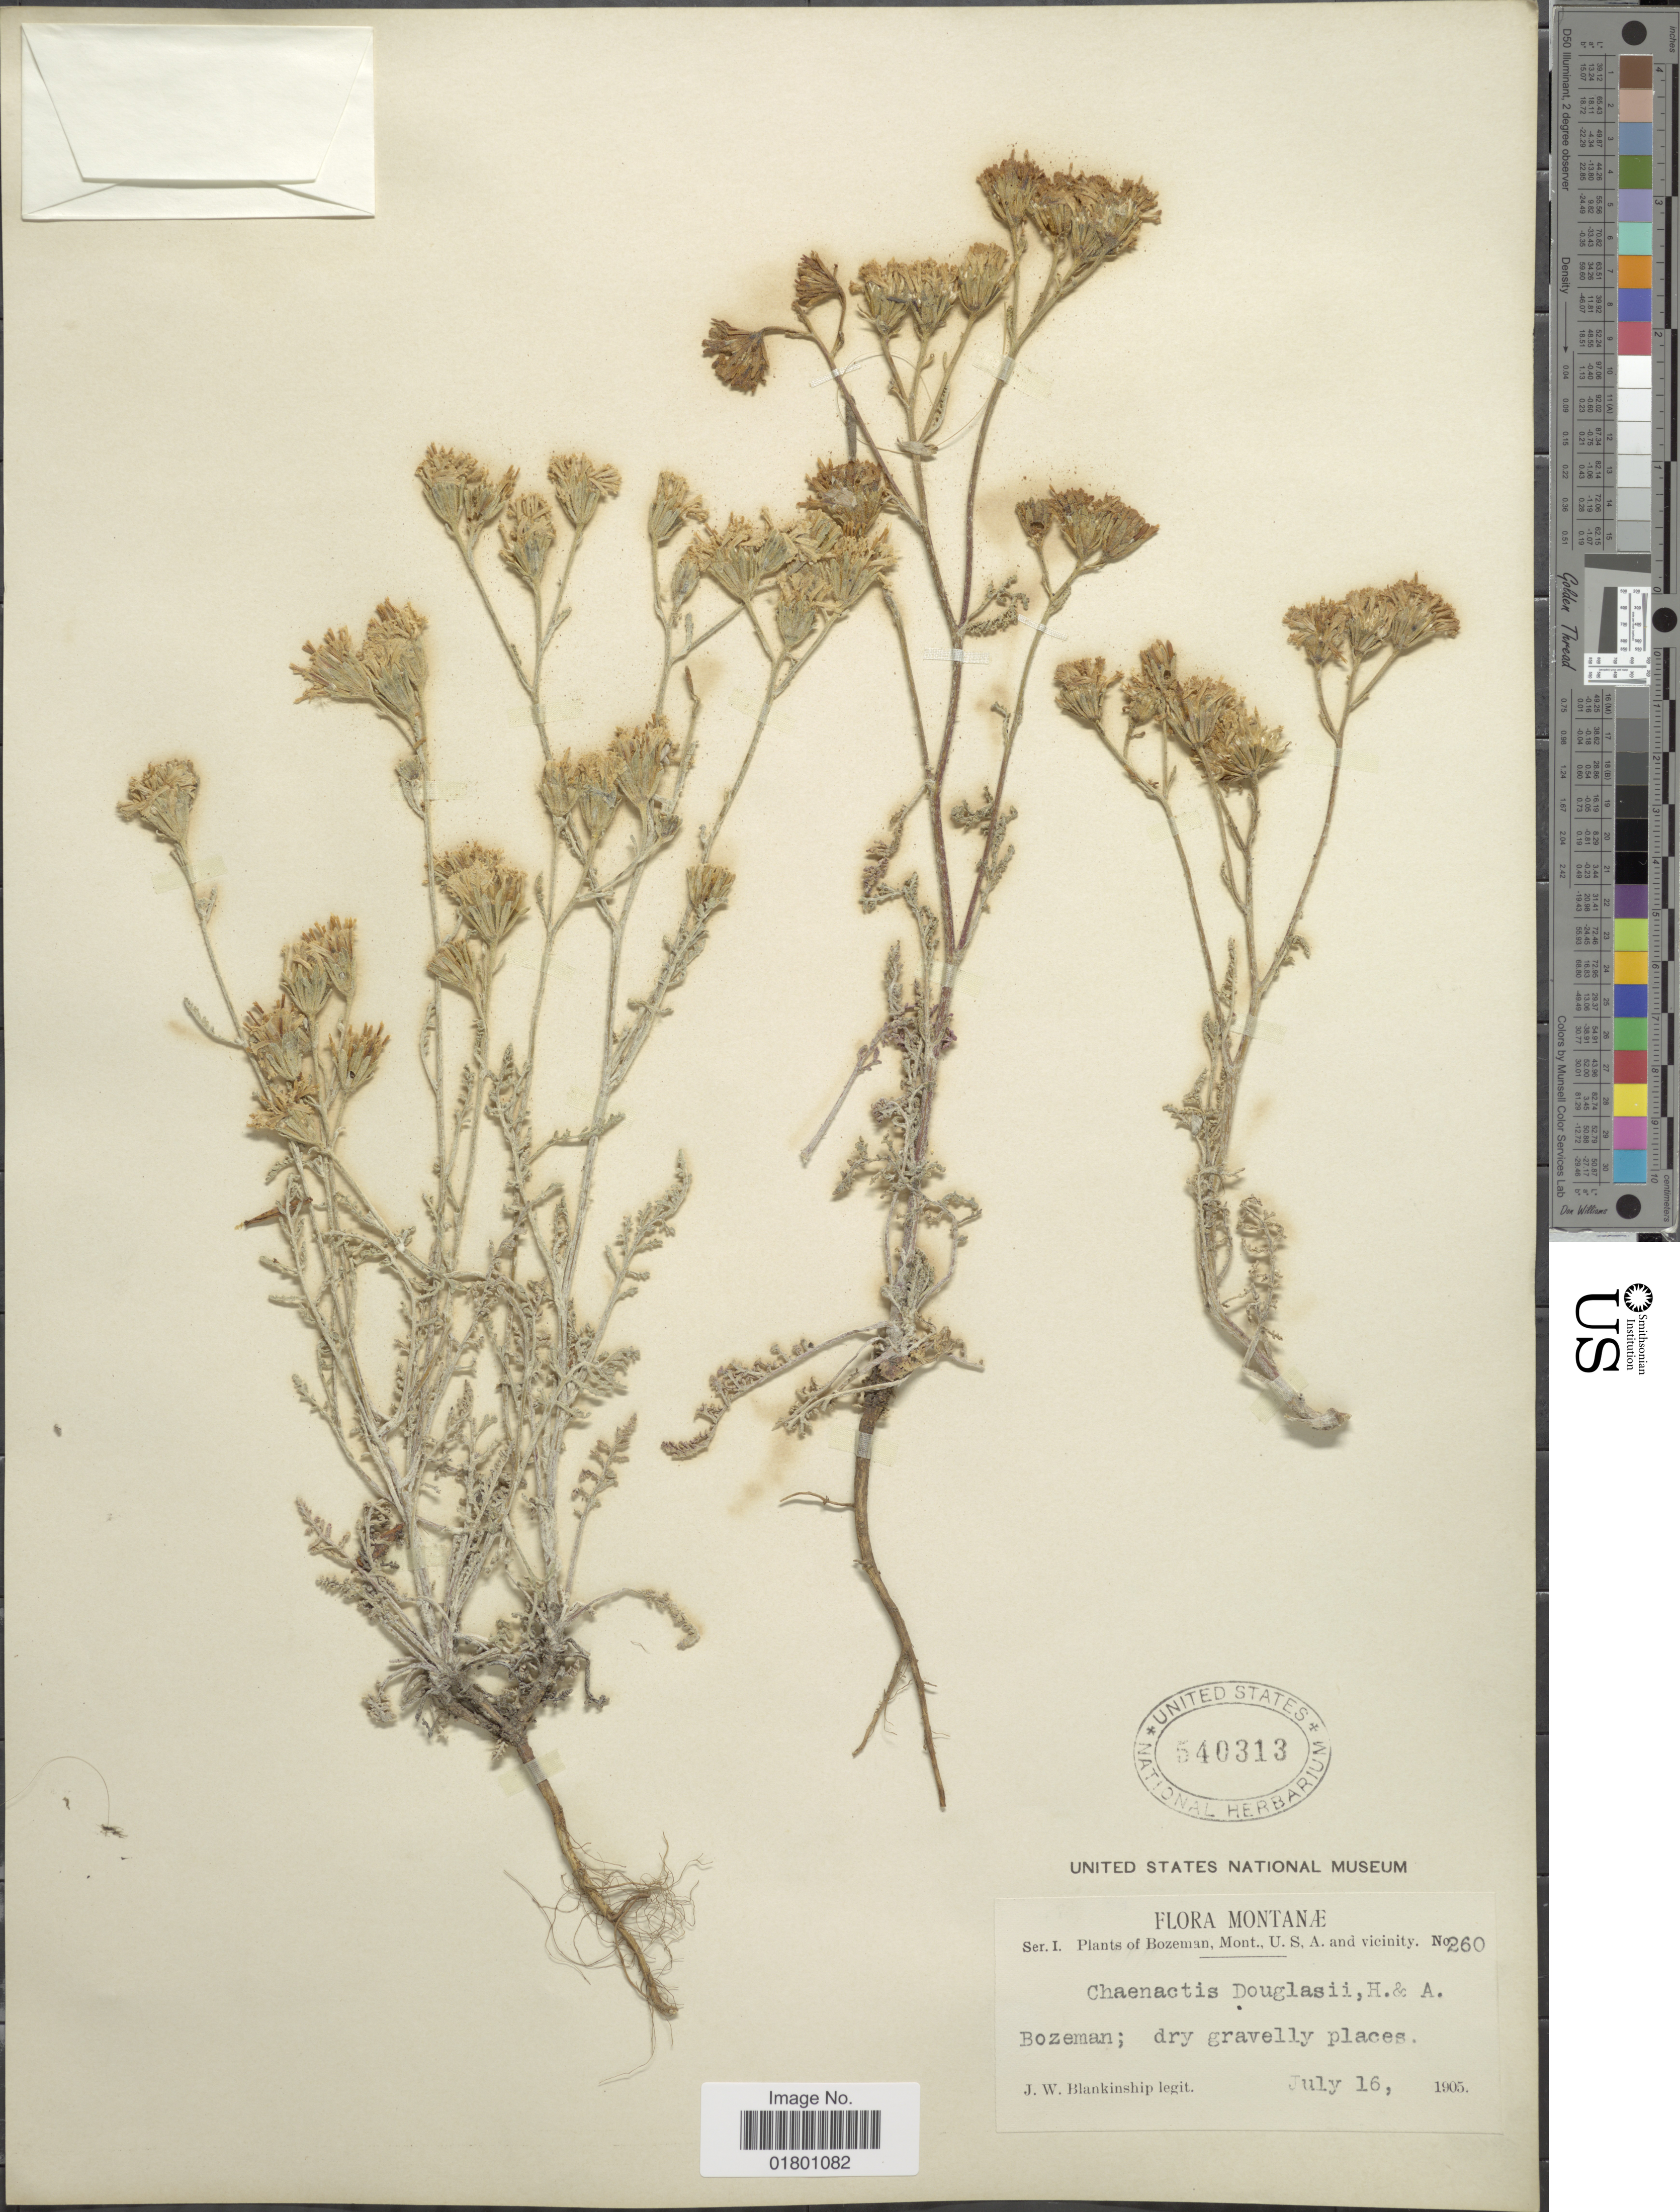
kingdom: Plantae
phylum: Tracheophyta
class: Magnoliopsida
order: Asterales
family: Asteraceae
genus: Chaenactis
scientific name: Chaenactis douglasii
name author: Hook. & Arn.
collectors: J. W. Blankinship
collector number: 260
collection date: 1905-07-16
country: United States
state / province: Montana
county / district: Gallatin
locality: Bozeman, Bozeman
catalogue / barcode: US 540313